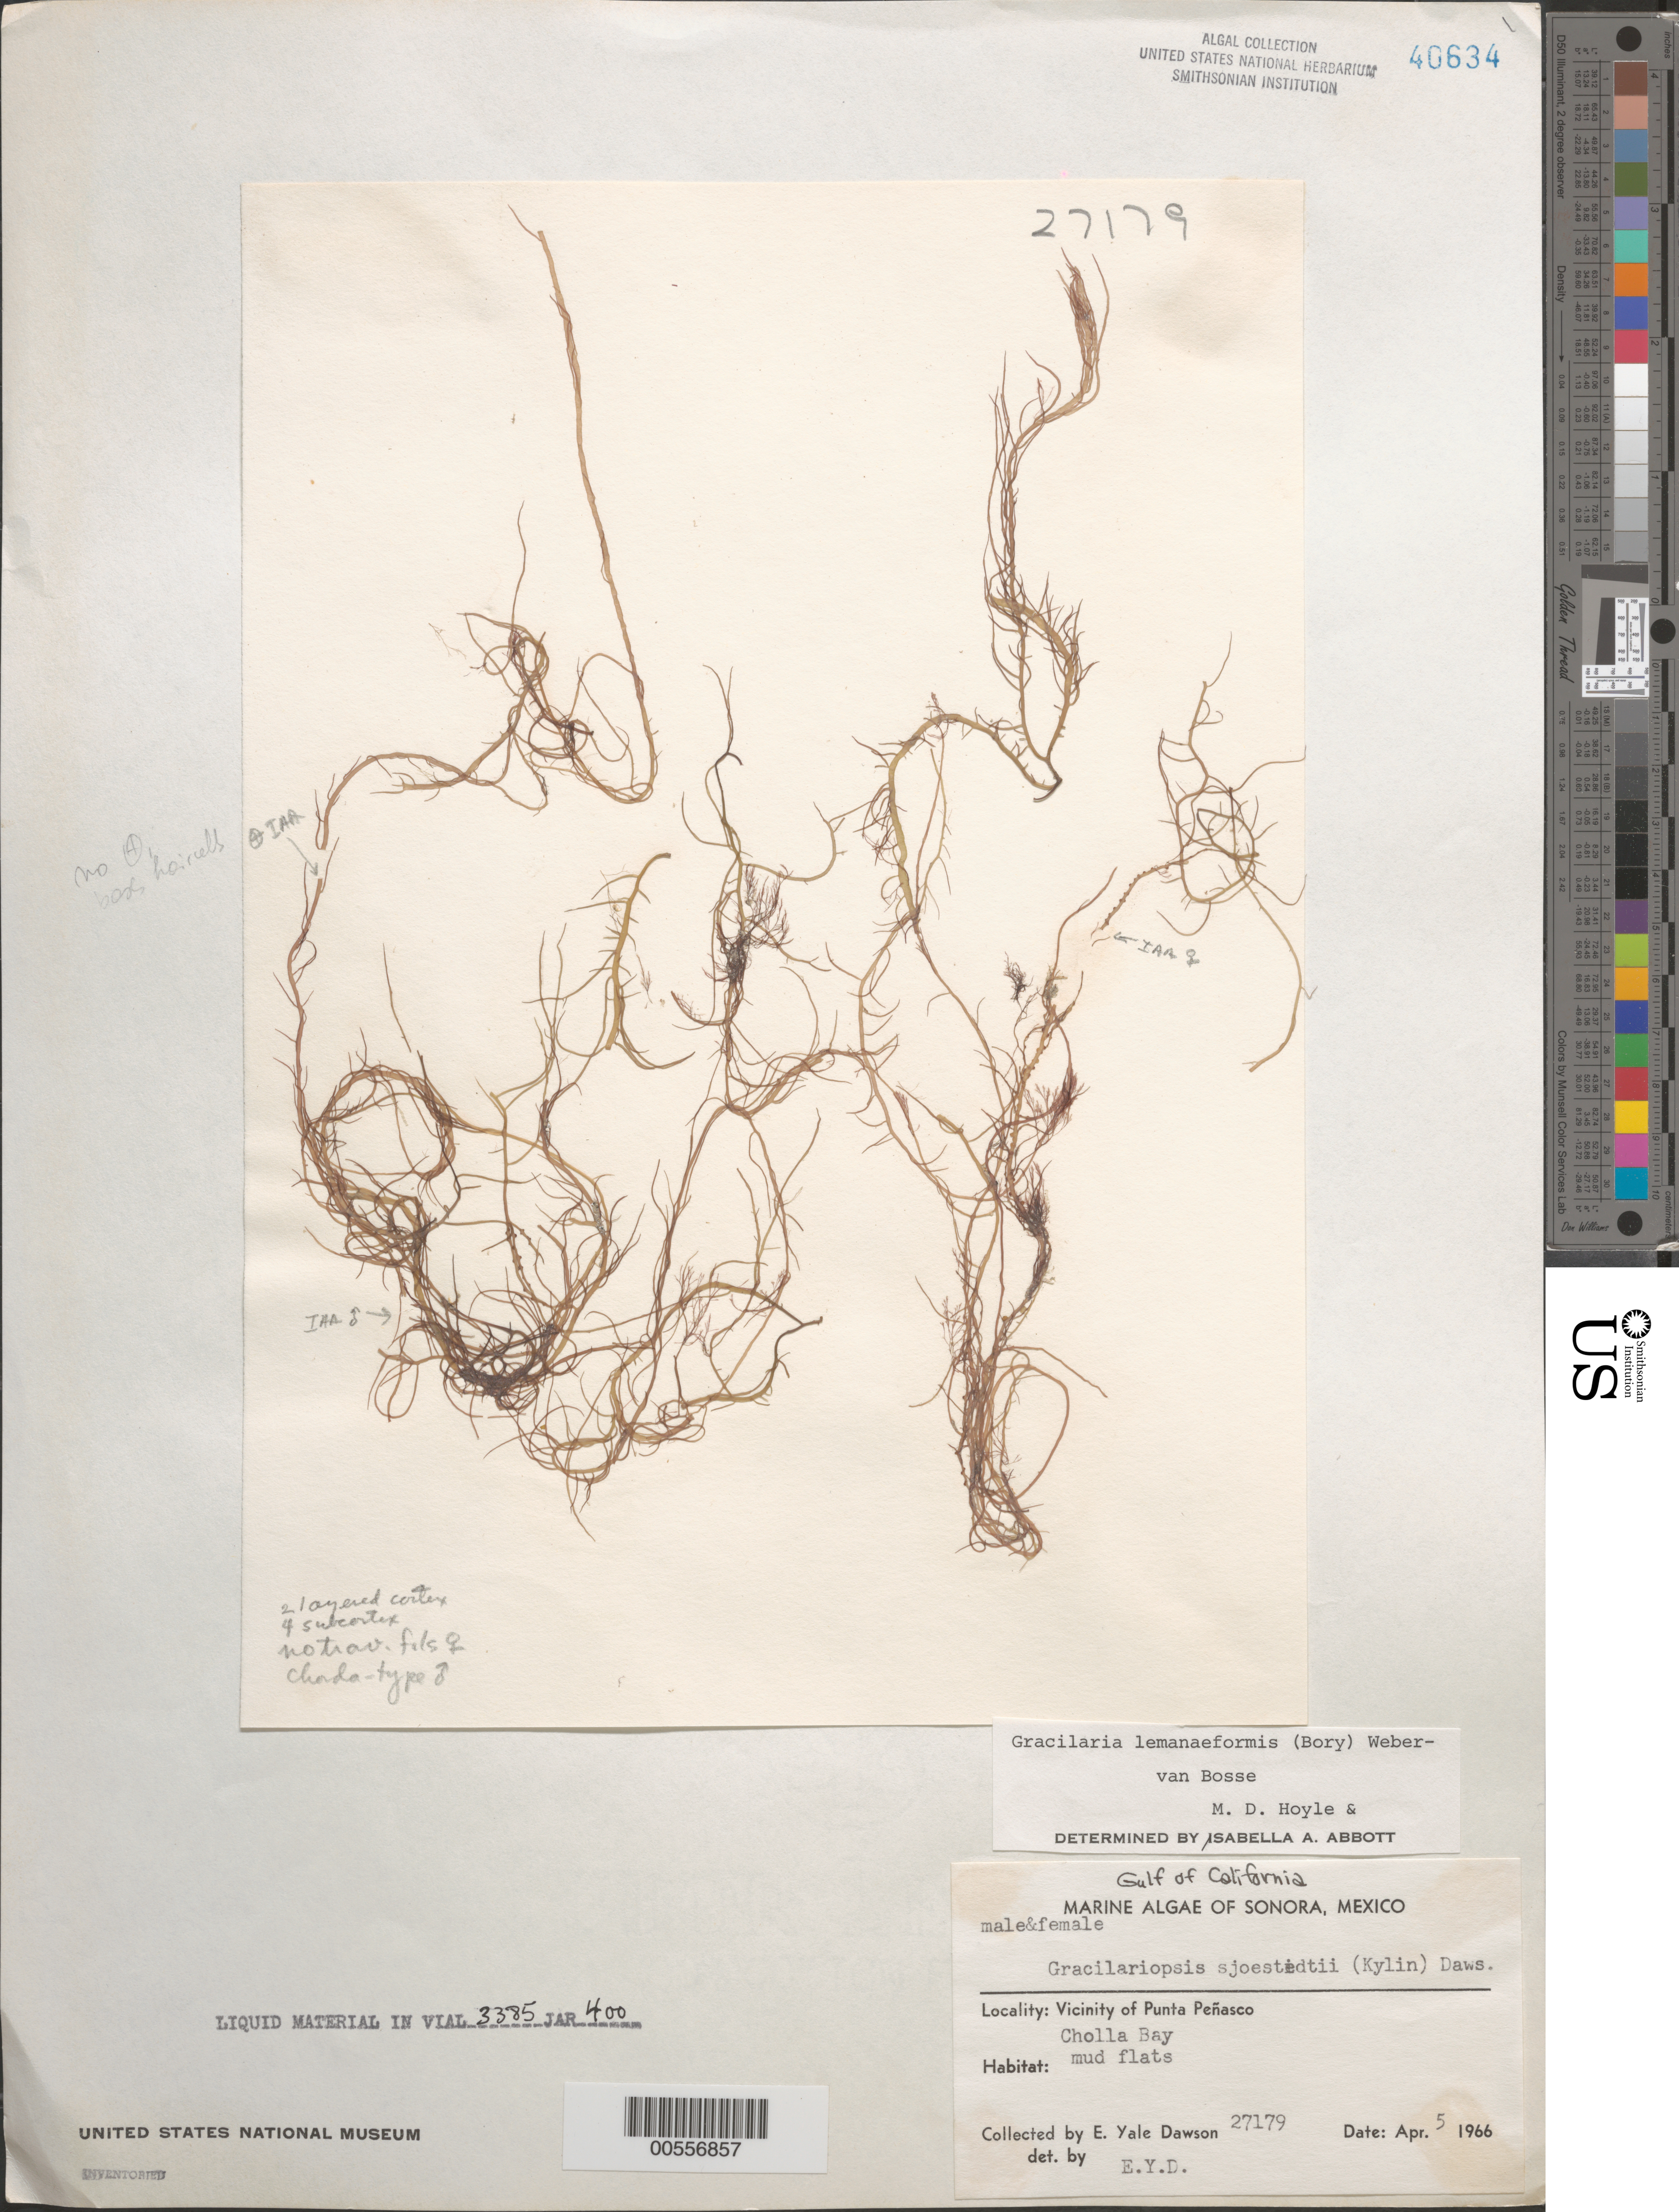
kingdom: Plantae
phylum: Rhodophyta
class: Florideophyceae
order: Gracilariales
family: Gracilariaceae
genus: Gracilariopsis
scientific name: Gracilariopsis lemaneiformis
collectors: E. Y. Dawson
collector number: EYD 27179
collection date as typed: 05 Apr 1966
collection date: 1966-04-05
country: Mexico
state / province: Sonora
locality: Cholla Bay, Punta Penasco area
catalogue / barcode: US 40634